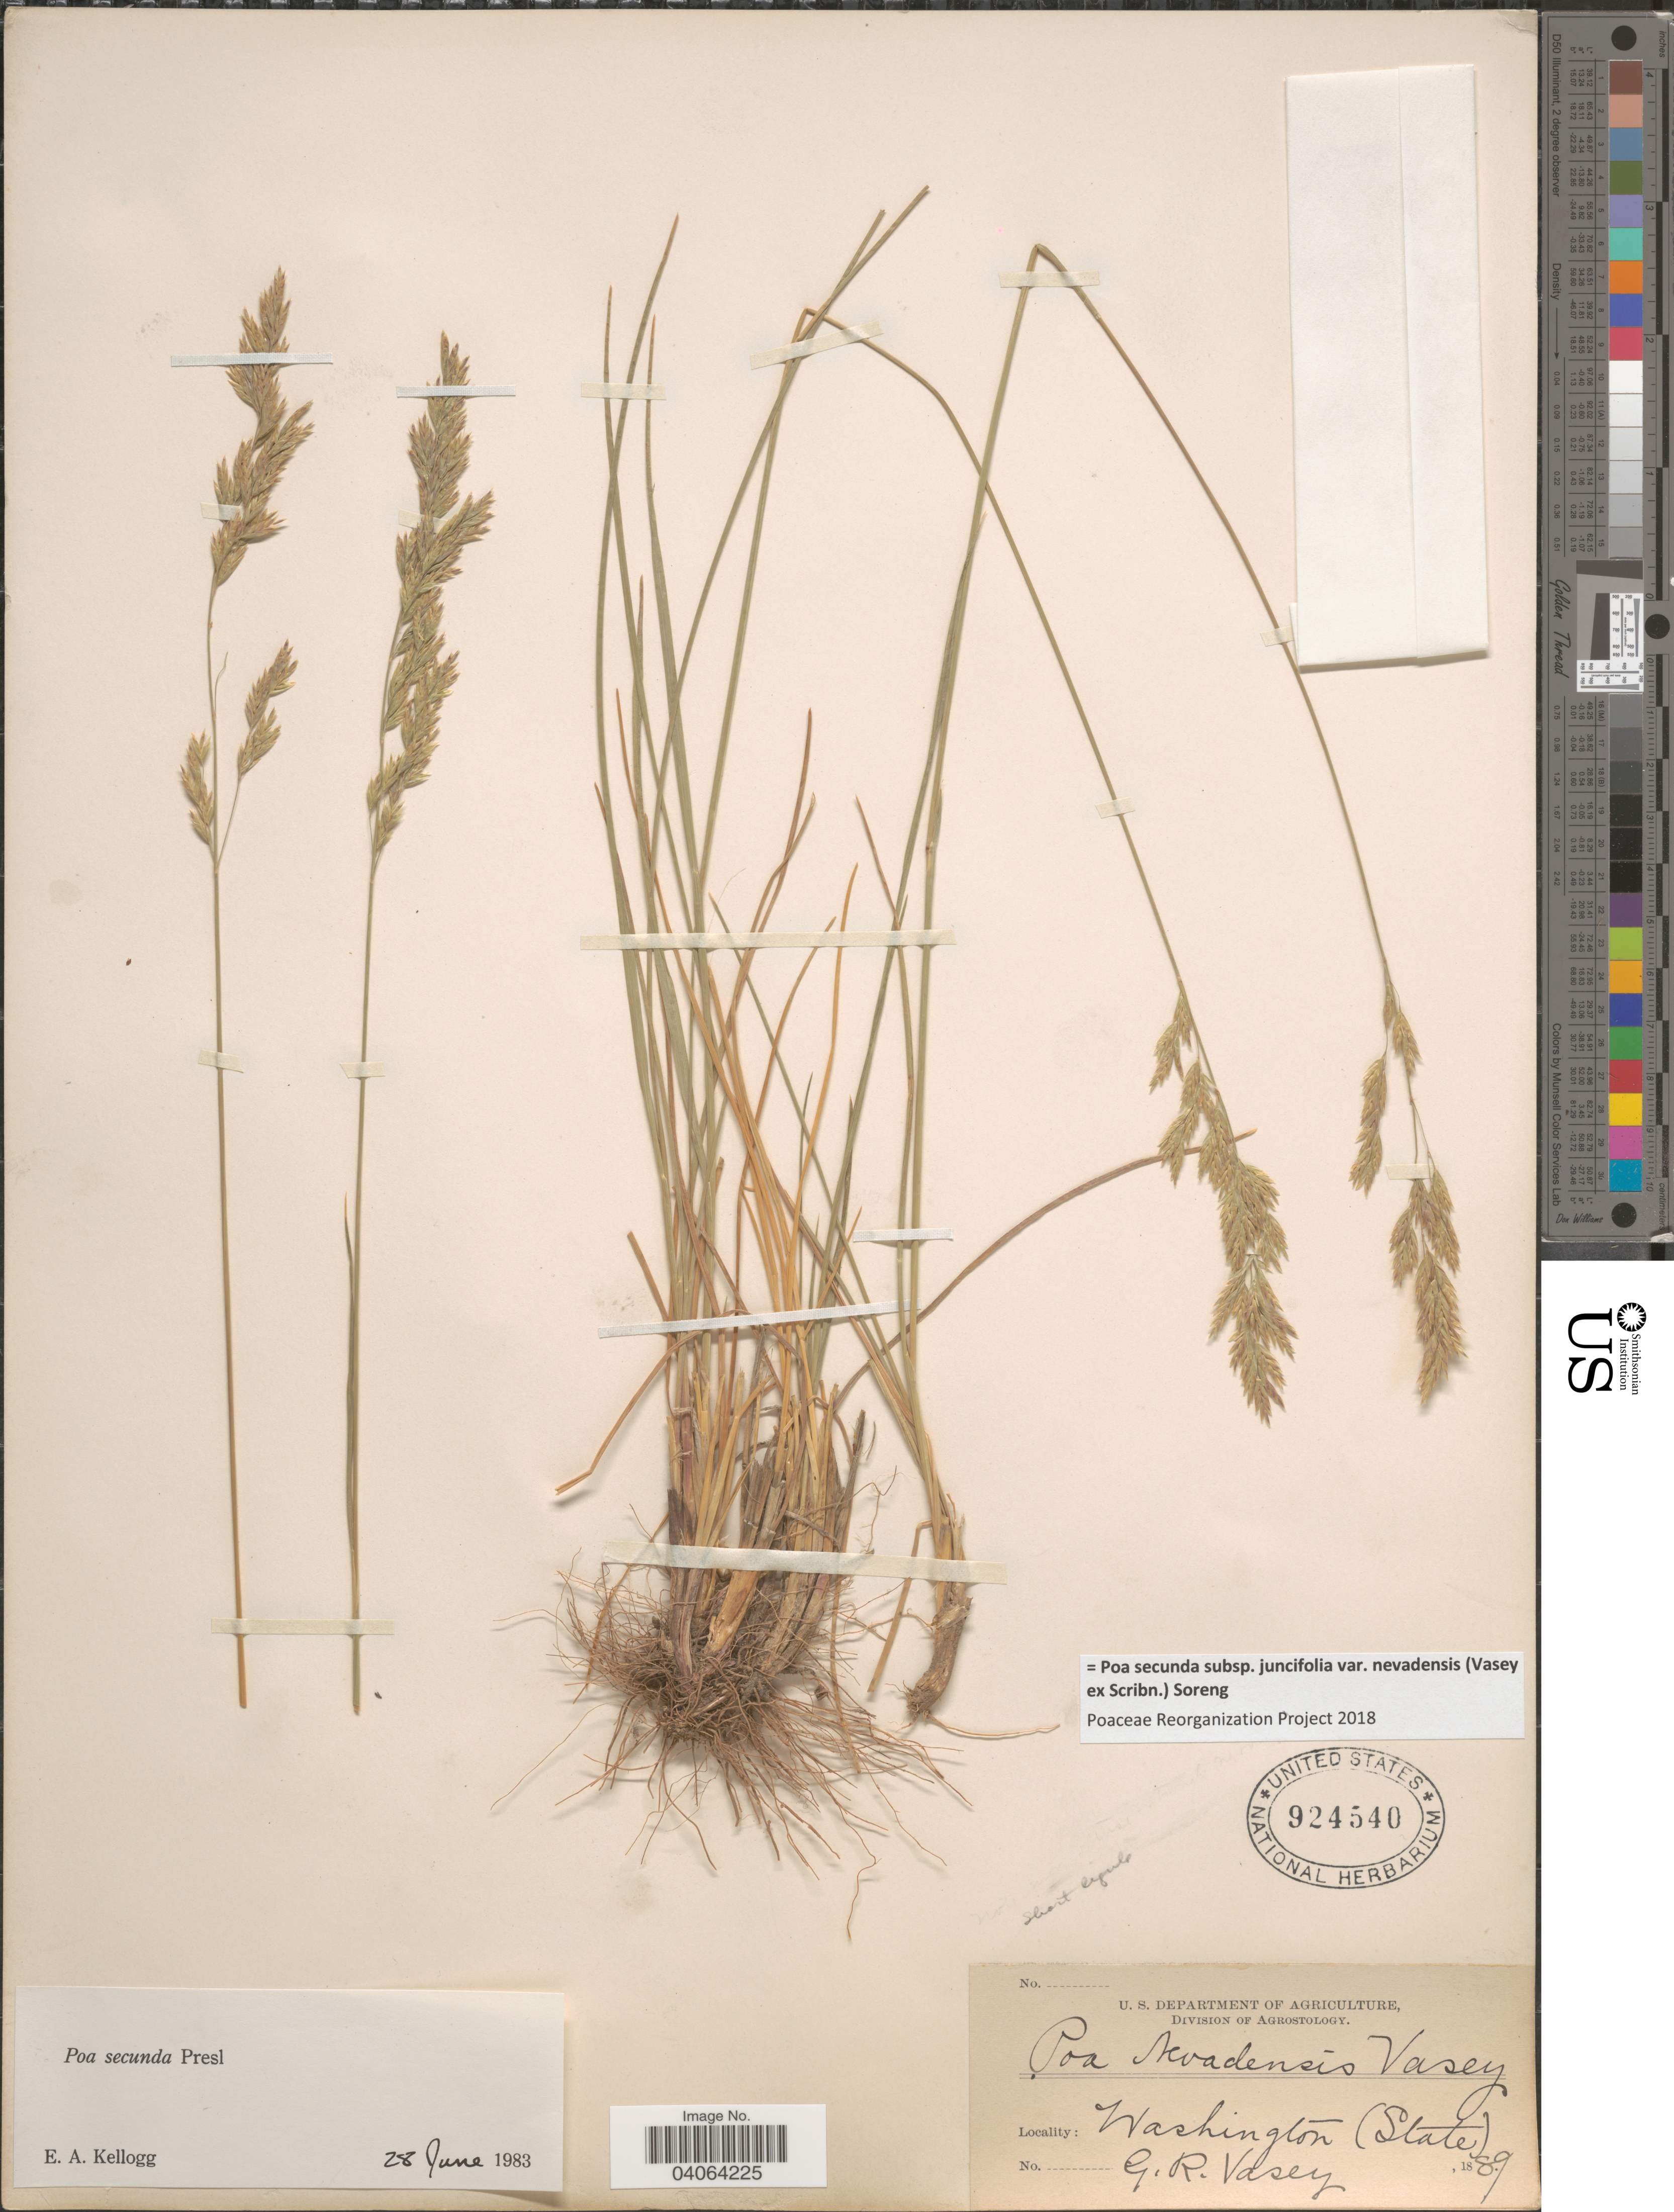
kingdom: Plantae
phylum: Tracheophyta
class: Liliopsida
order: Poales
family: Poaceae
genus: Poa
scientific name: Poa secunda subsp. juncifolia var. nevadensis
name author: (Vasey ex Scribn.) Soreng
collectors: G. R. Vasey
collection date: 1889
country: United States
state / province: Washington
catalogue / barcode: US 924540